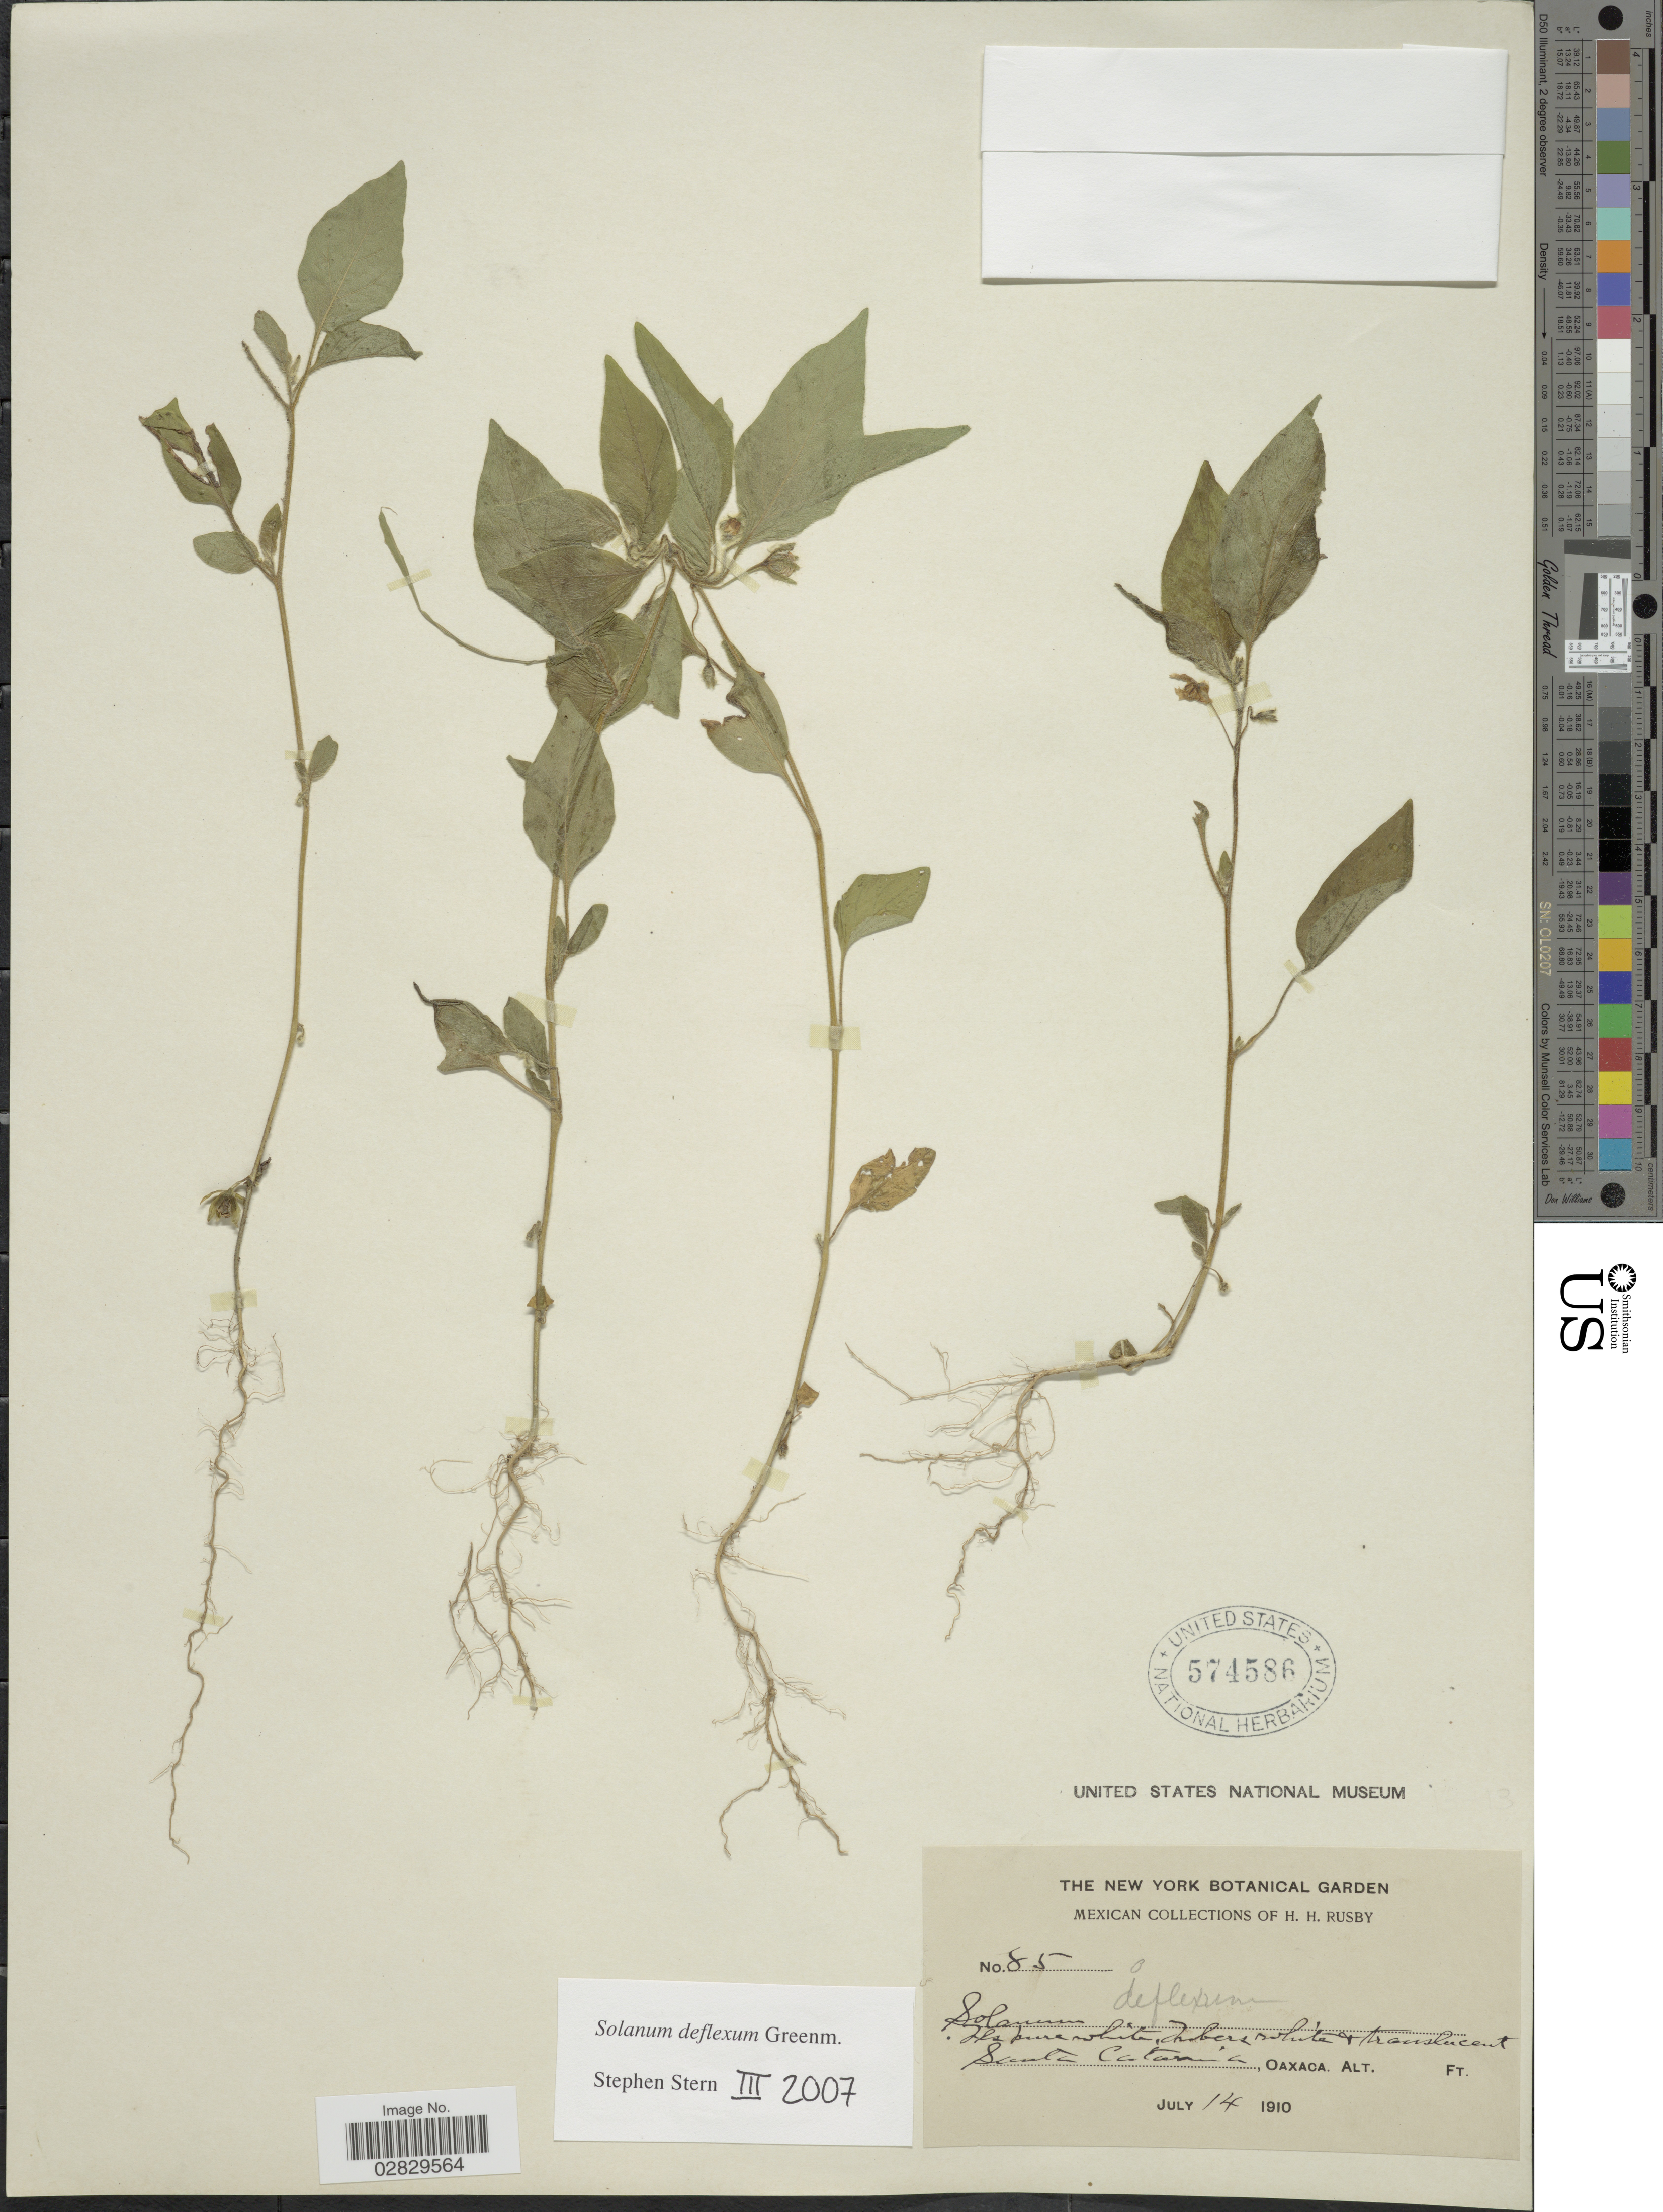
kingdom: Plantae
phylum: Tracheophyta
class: Magnoliopsida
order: Solanales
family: Solanaceae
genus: Solanum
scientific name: Solanum deflexum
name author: Greenm.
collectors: H. H. Rusby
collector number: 85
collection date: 1910-07-14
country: Mexico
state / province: Oaxaca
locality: Santa Catarina.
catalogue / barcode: US 574586